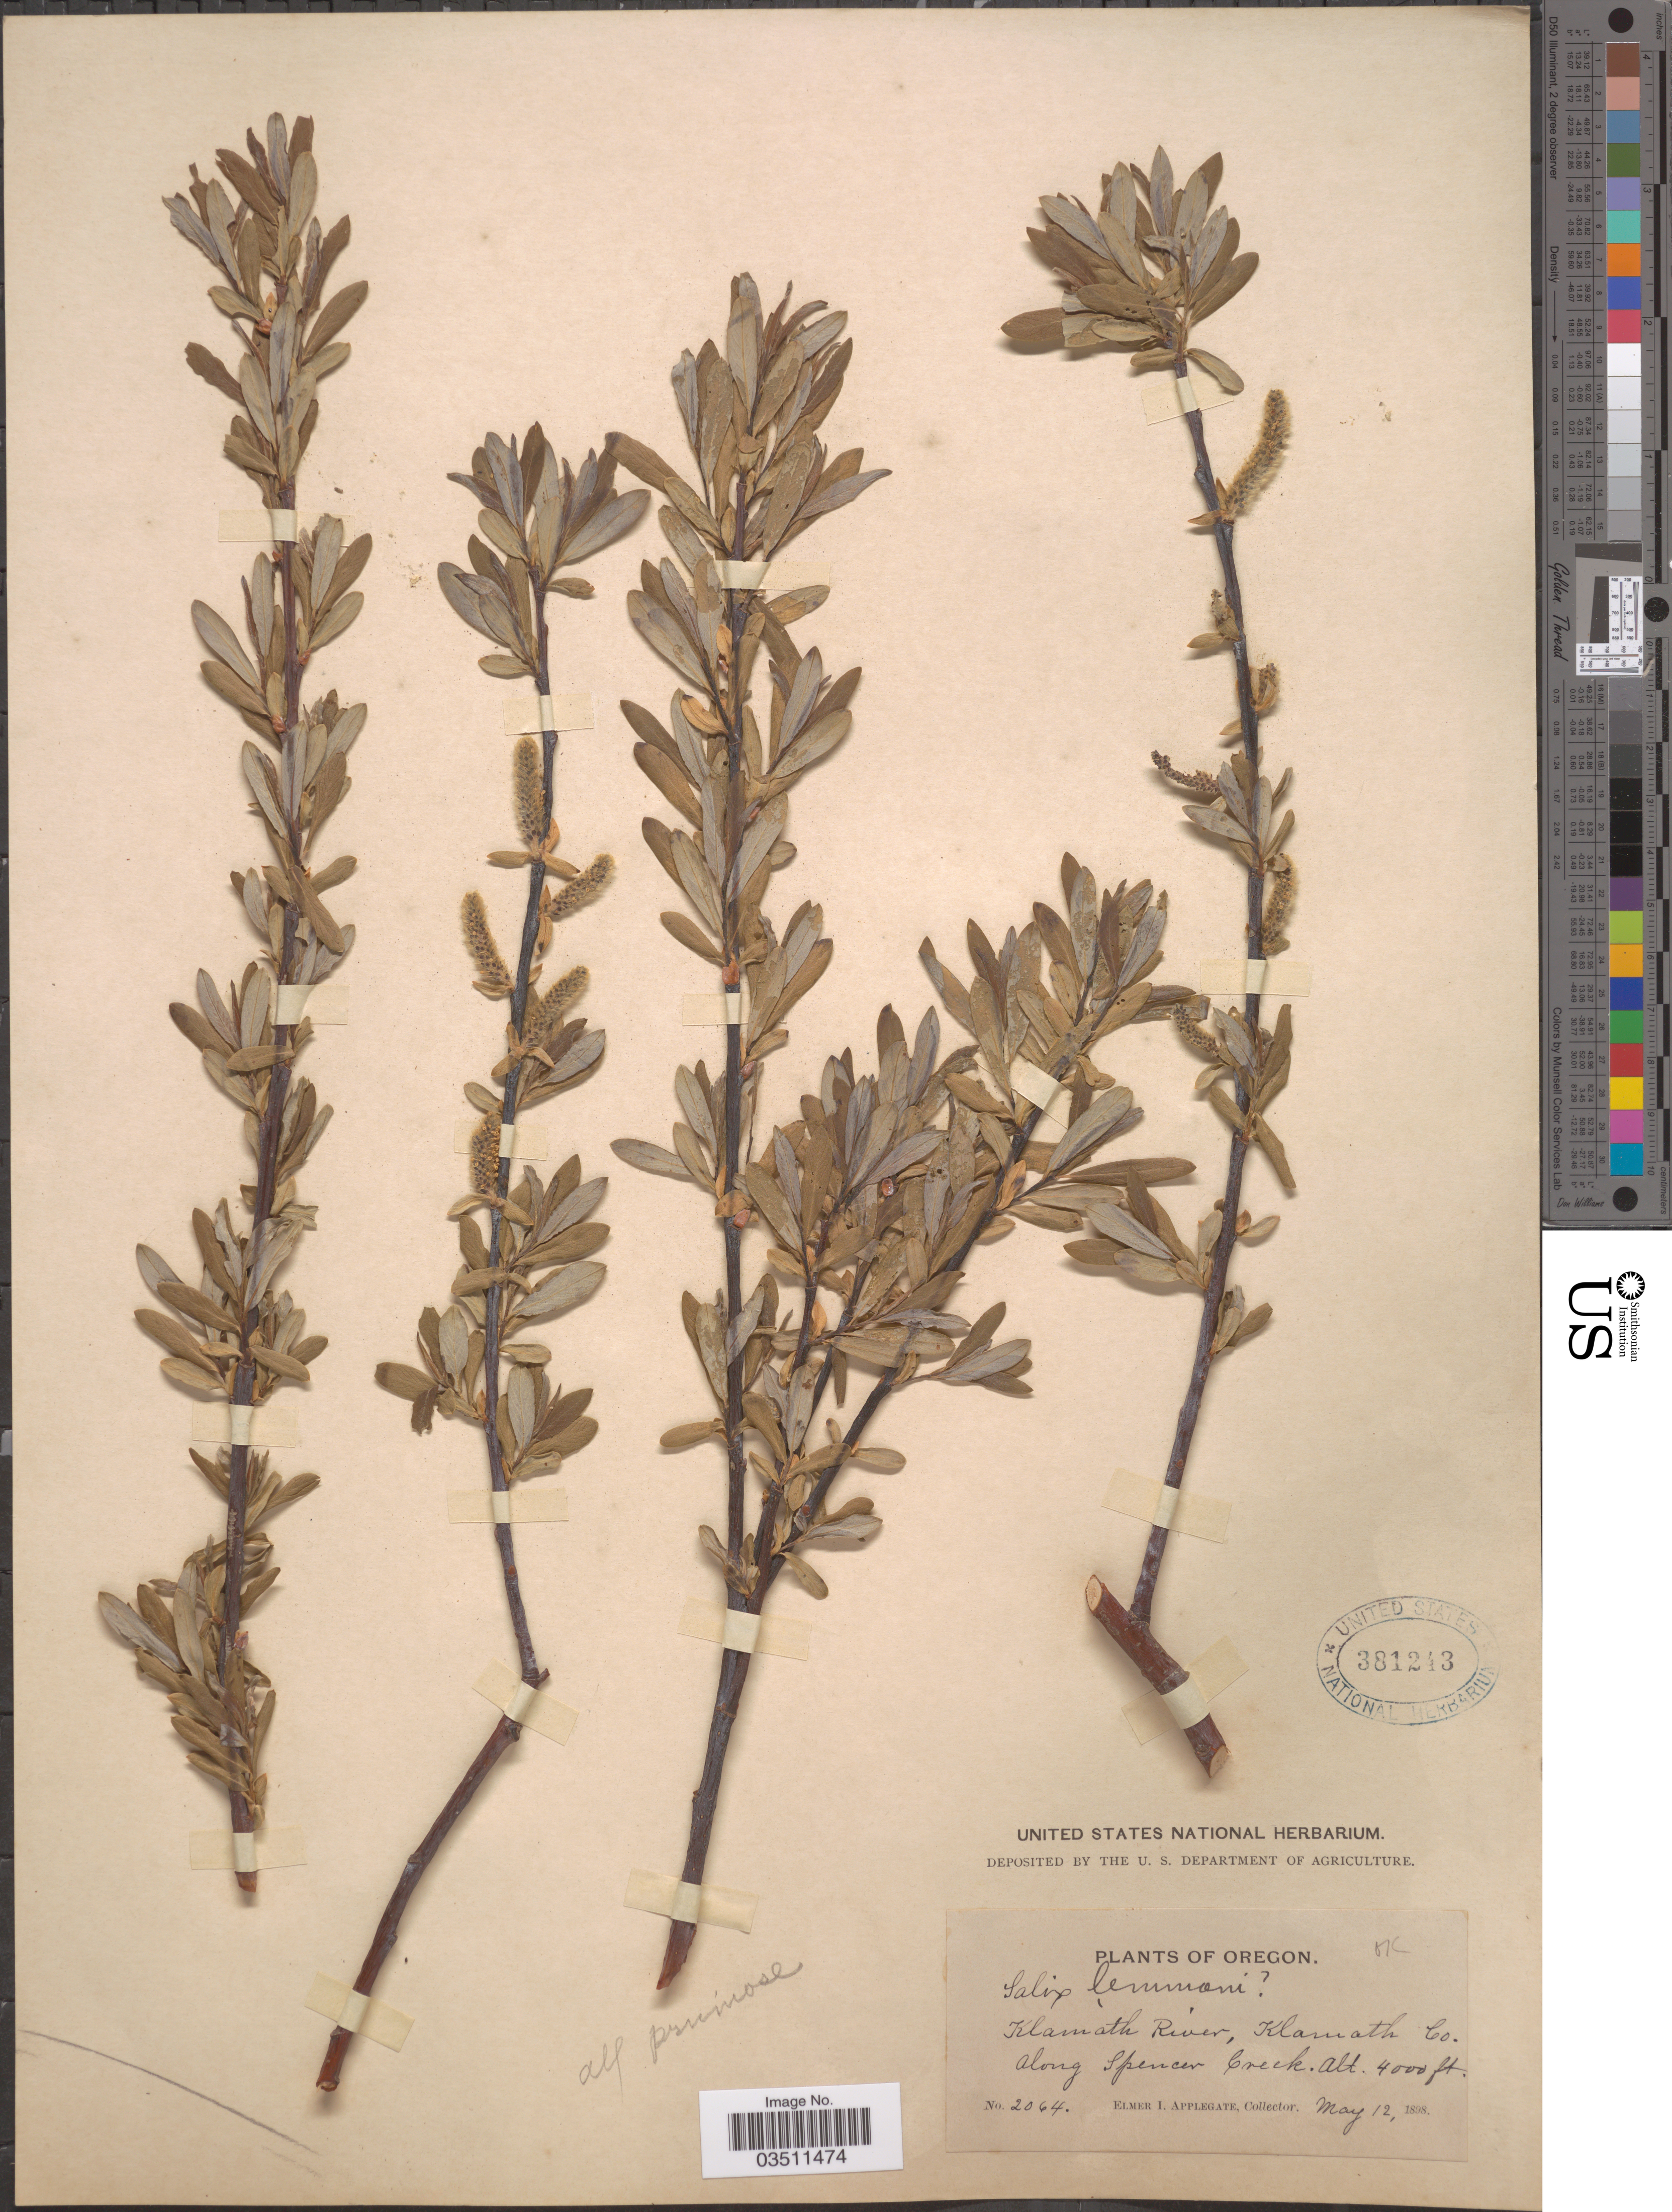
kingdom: Plantae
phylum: Tracheophyta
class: Magnoliopsida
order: Malpighiales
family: Salicaceae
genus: Salix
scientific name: Salix lemmonii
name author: Bebb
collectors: E. I. Applegate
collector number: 2064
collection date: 1898-05-12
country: United States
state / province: Oregon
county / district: Klamath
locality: Klamath River, Klamath Co. Along Spencer Creek.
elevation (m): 1219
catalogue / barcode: US 381243